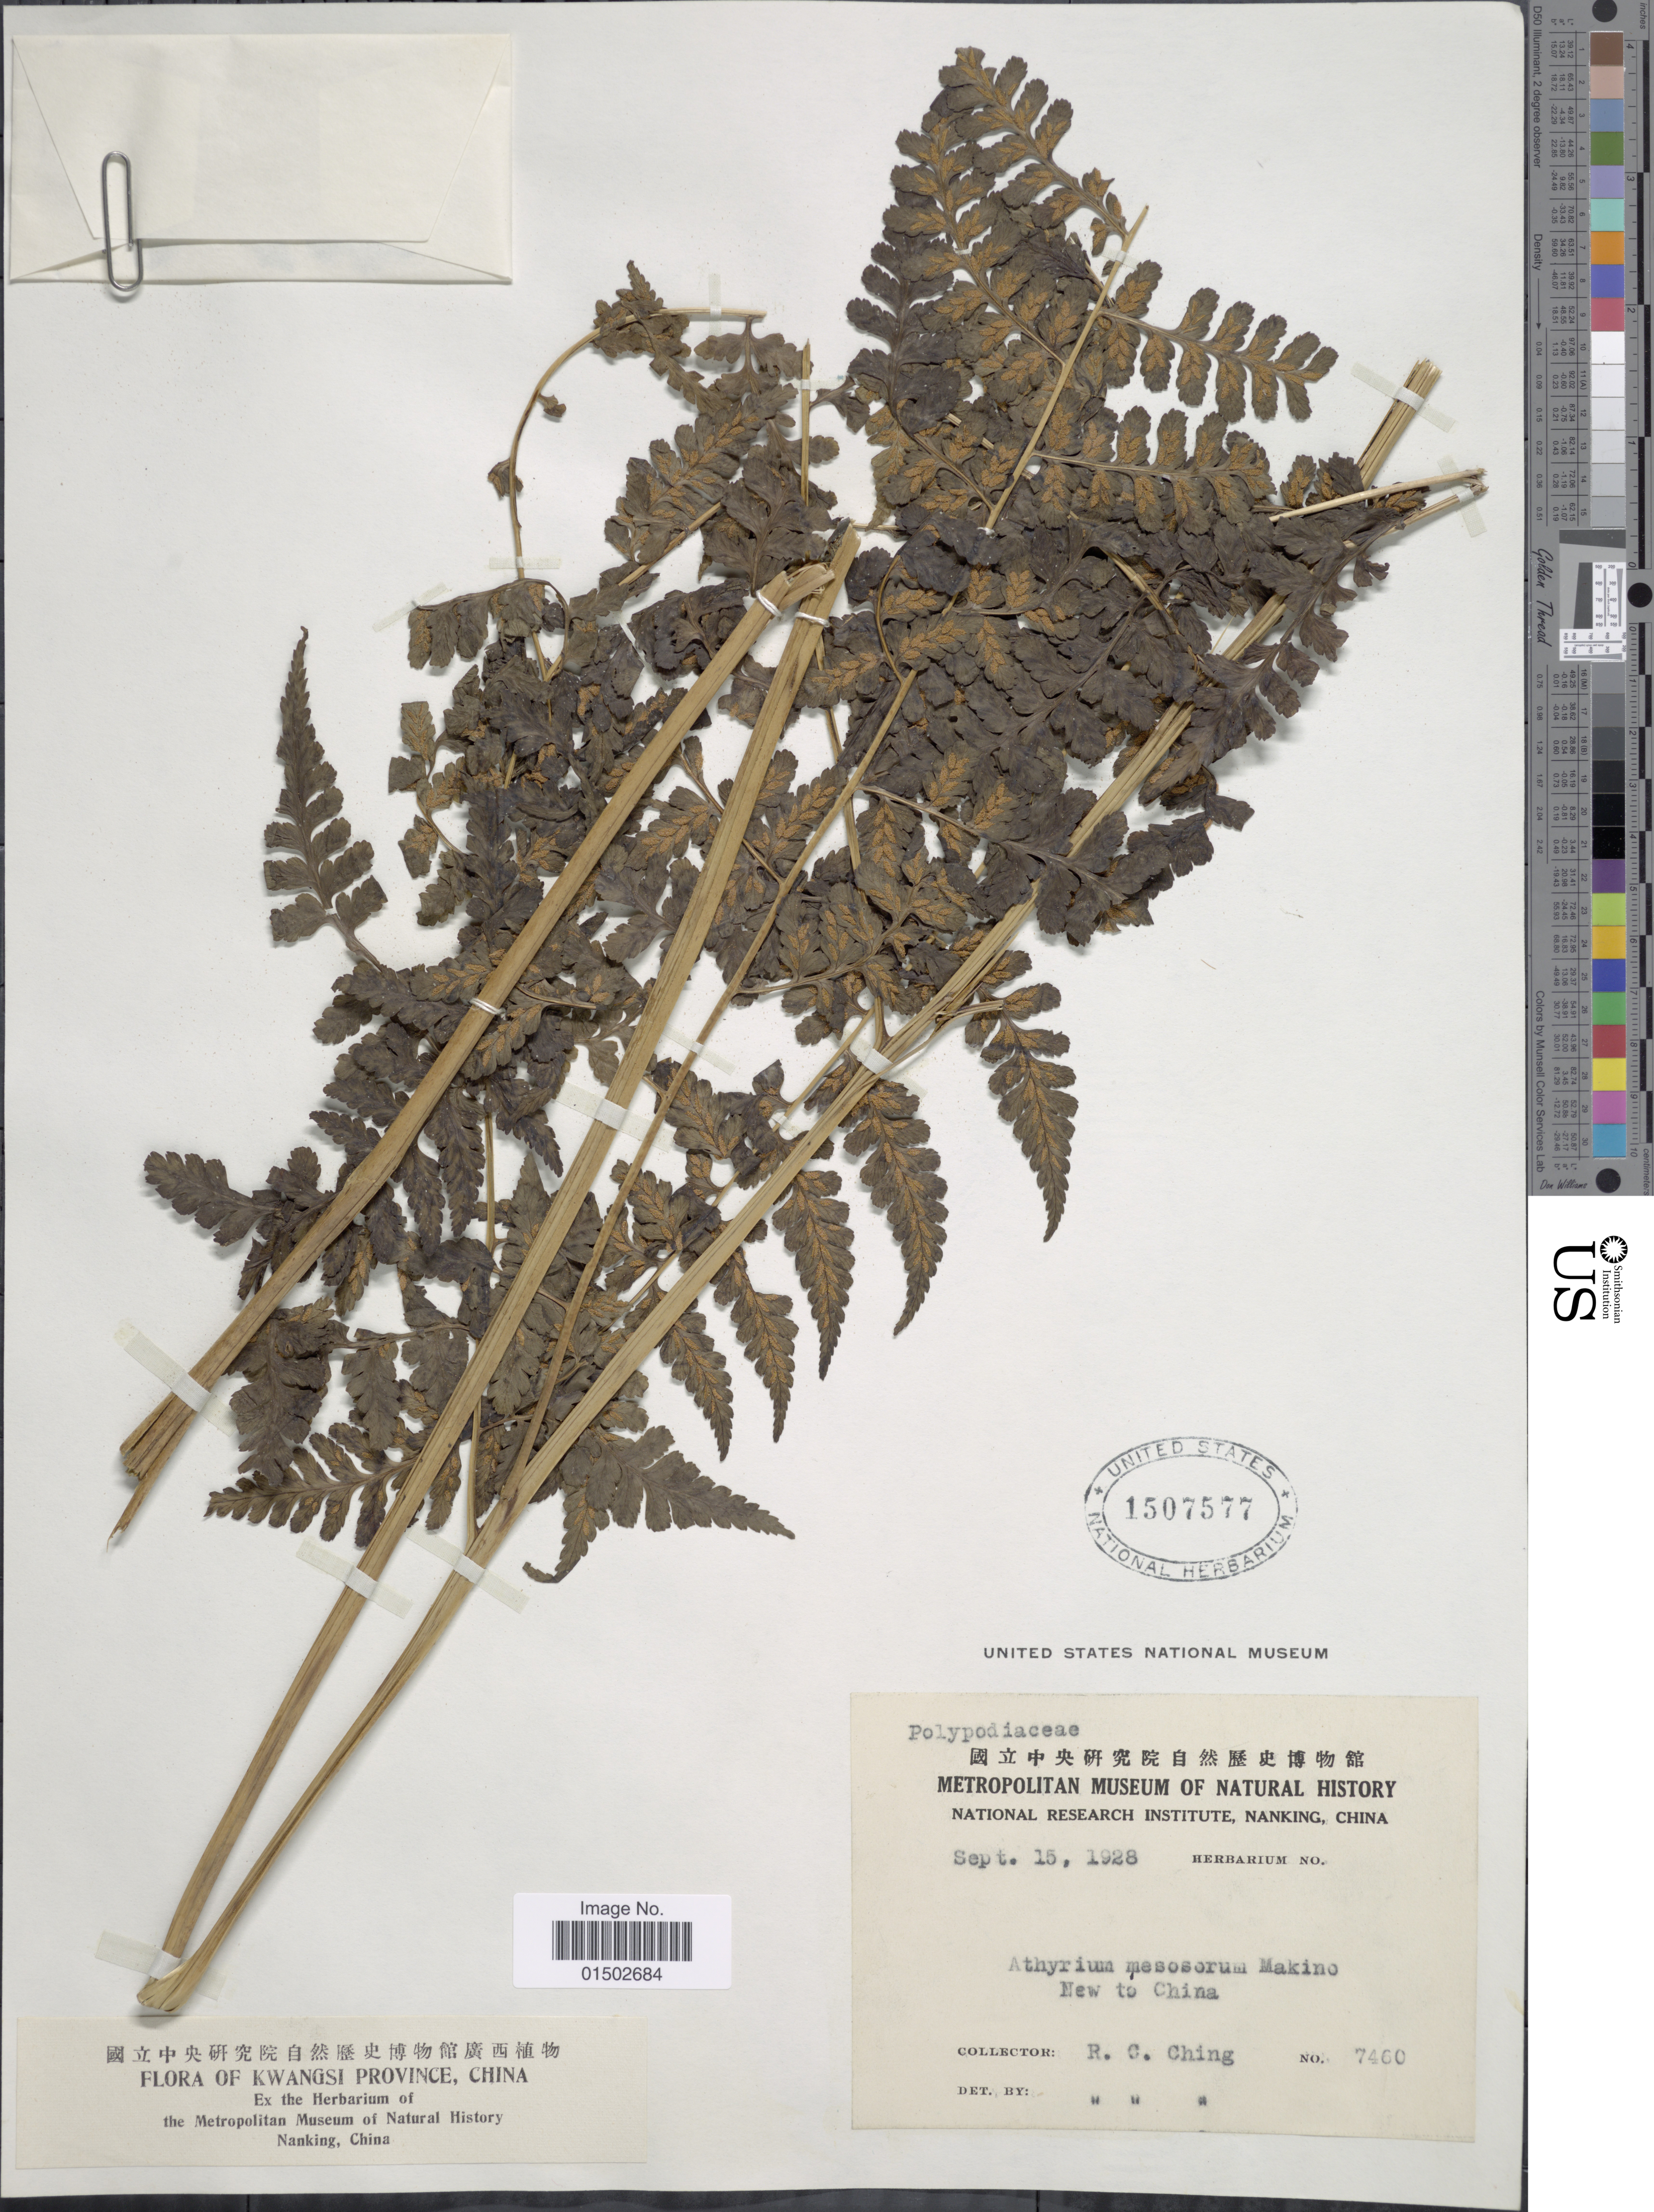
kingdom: Plantae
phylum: Tracheophyta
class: Polypodiopsida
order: Polypodiales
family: Rhachidosoraceae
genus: Rhachidosorus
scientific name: Rhachidosorus mesosorus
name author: (Makino) Ching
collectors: R. C. Ching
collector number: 7460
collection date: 1928-09-15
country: China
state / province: Guangxi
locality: Kwangsi Province, New to China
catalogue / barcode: US 1507577